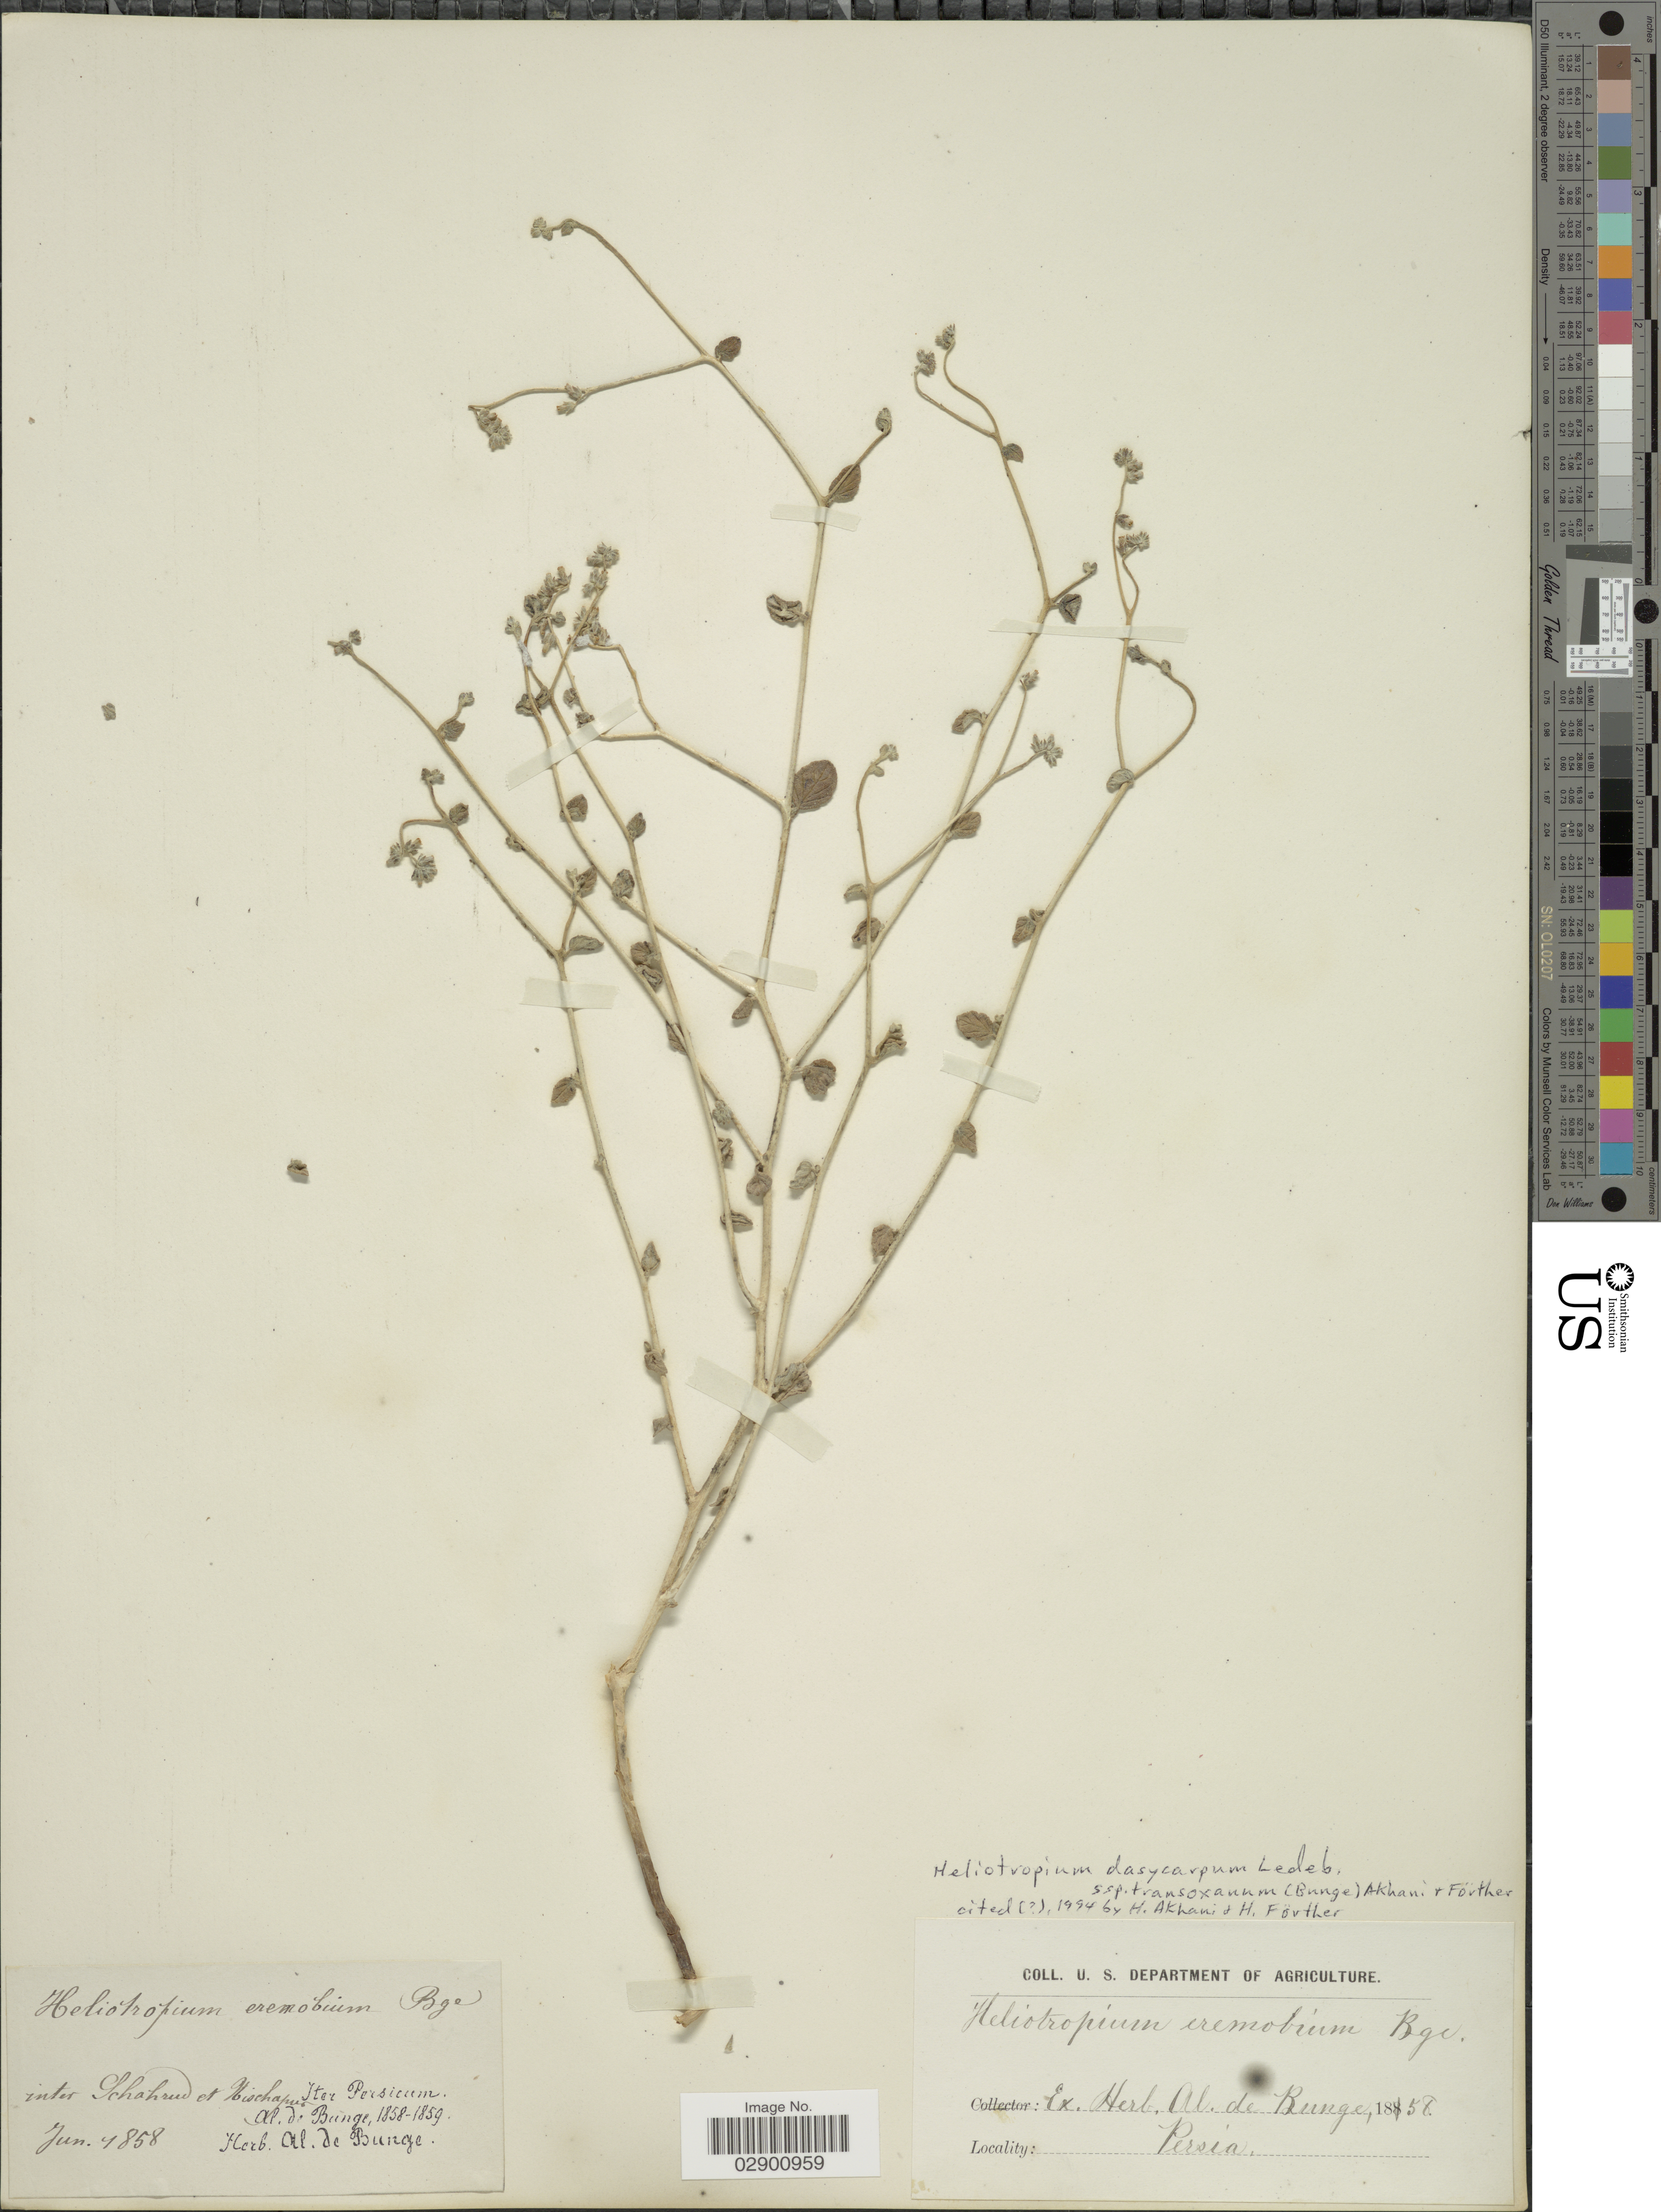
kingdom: Plantae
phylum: Tracheophyta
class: Magnoliopsida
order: Boraginales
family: Heliotropiaceae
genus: Heliotropium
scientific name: Heliotropium dasycarpum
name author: Ledeb.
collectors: A. de Bunge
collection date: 1858-06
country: Iran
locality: Persia. Inter Schahud et Nischapur.